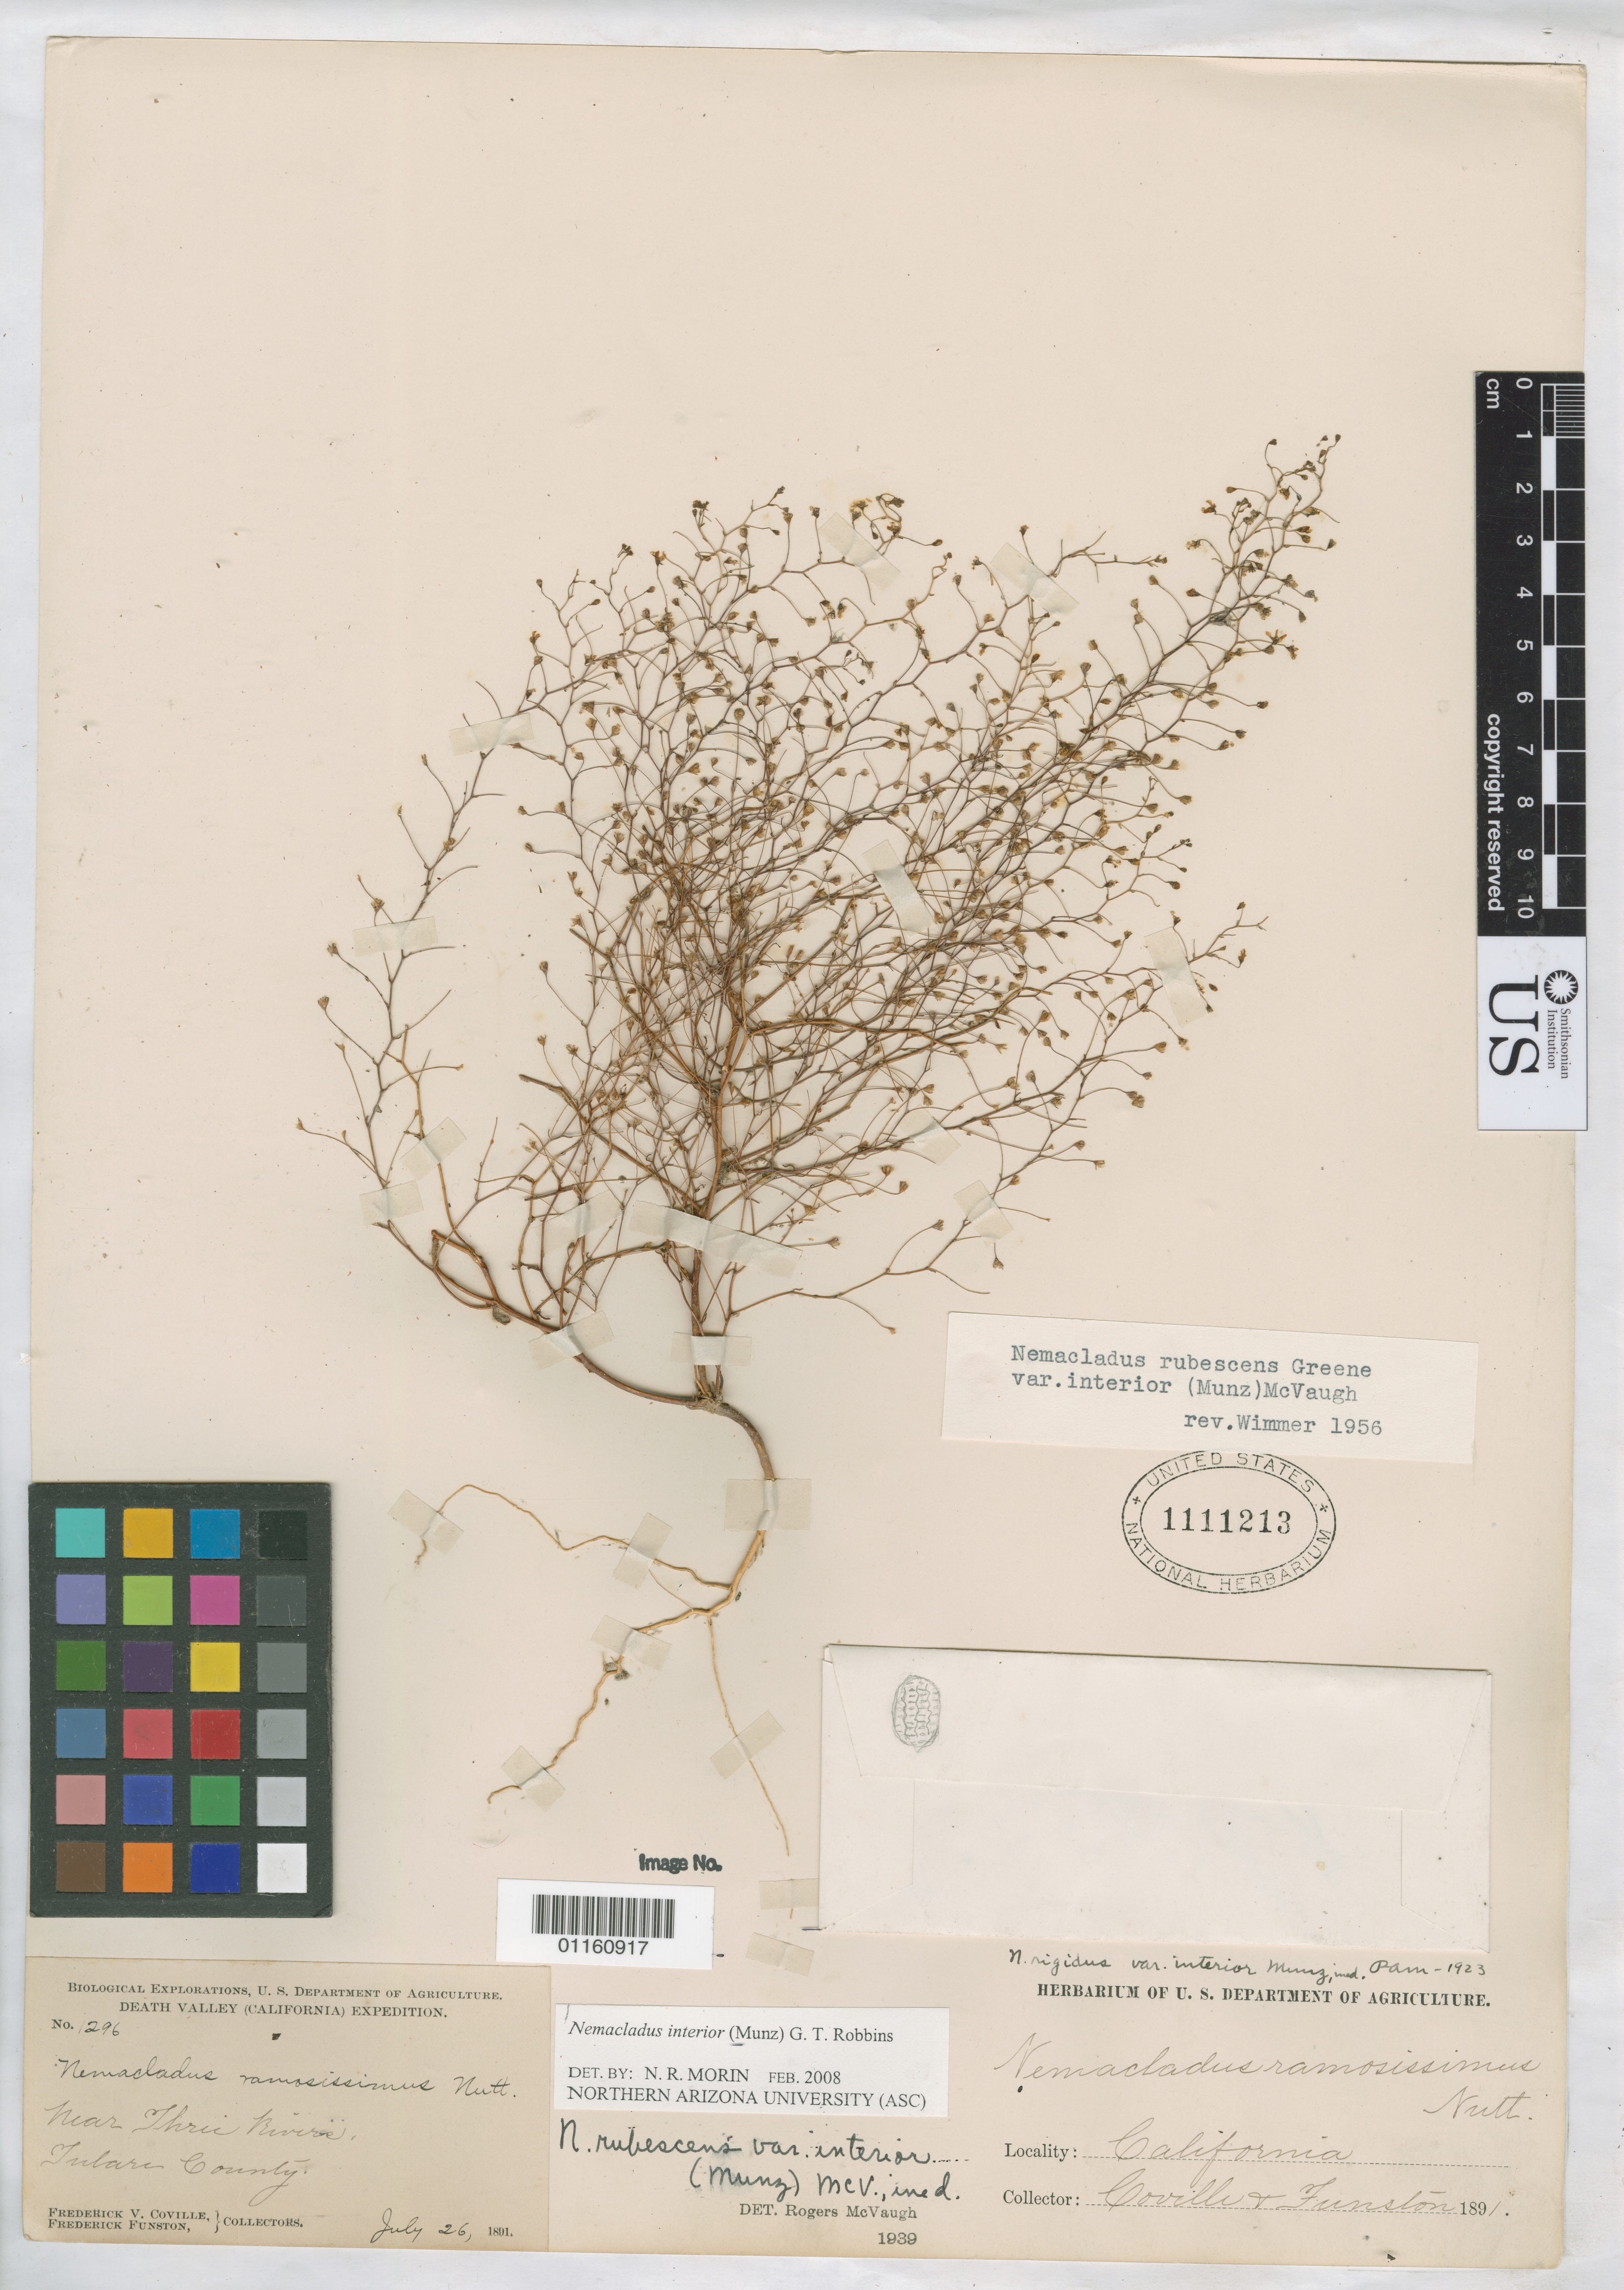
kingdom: Plantae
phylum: Tracheophyta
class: Magnoliopsida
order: Asterales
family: Campanulaceae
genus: Nemacladus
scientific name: Nemacladus interior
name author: (Munz) G.T. Robbins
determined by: Morin, N. R., (ASC)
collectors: F. V. Coville & F. Funston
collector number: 1296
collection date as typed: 26 Jul 1891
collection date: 1891-07-26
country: United States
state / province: California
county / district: Tulare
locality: near Three Rivers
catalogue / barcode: US 1111213